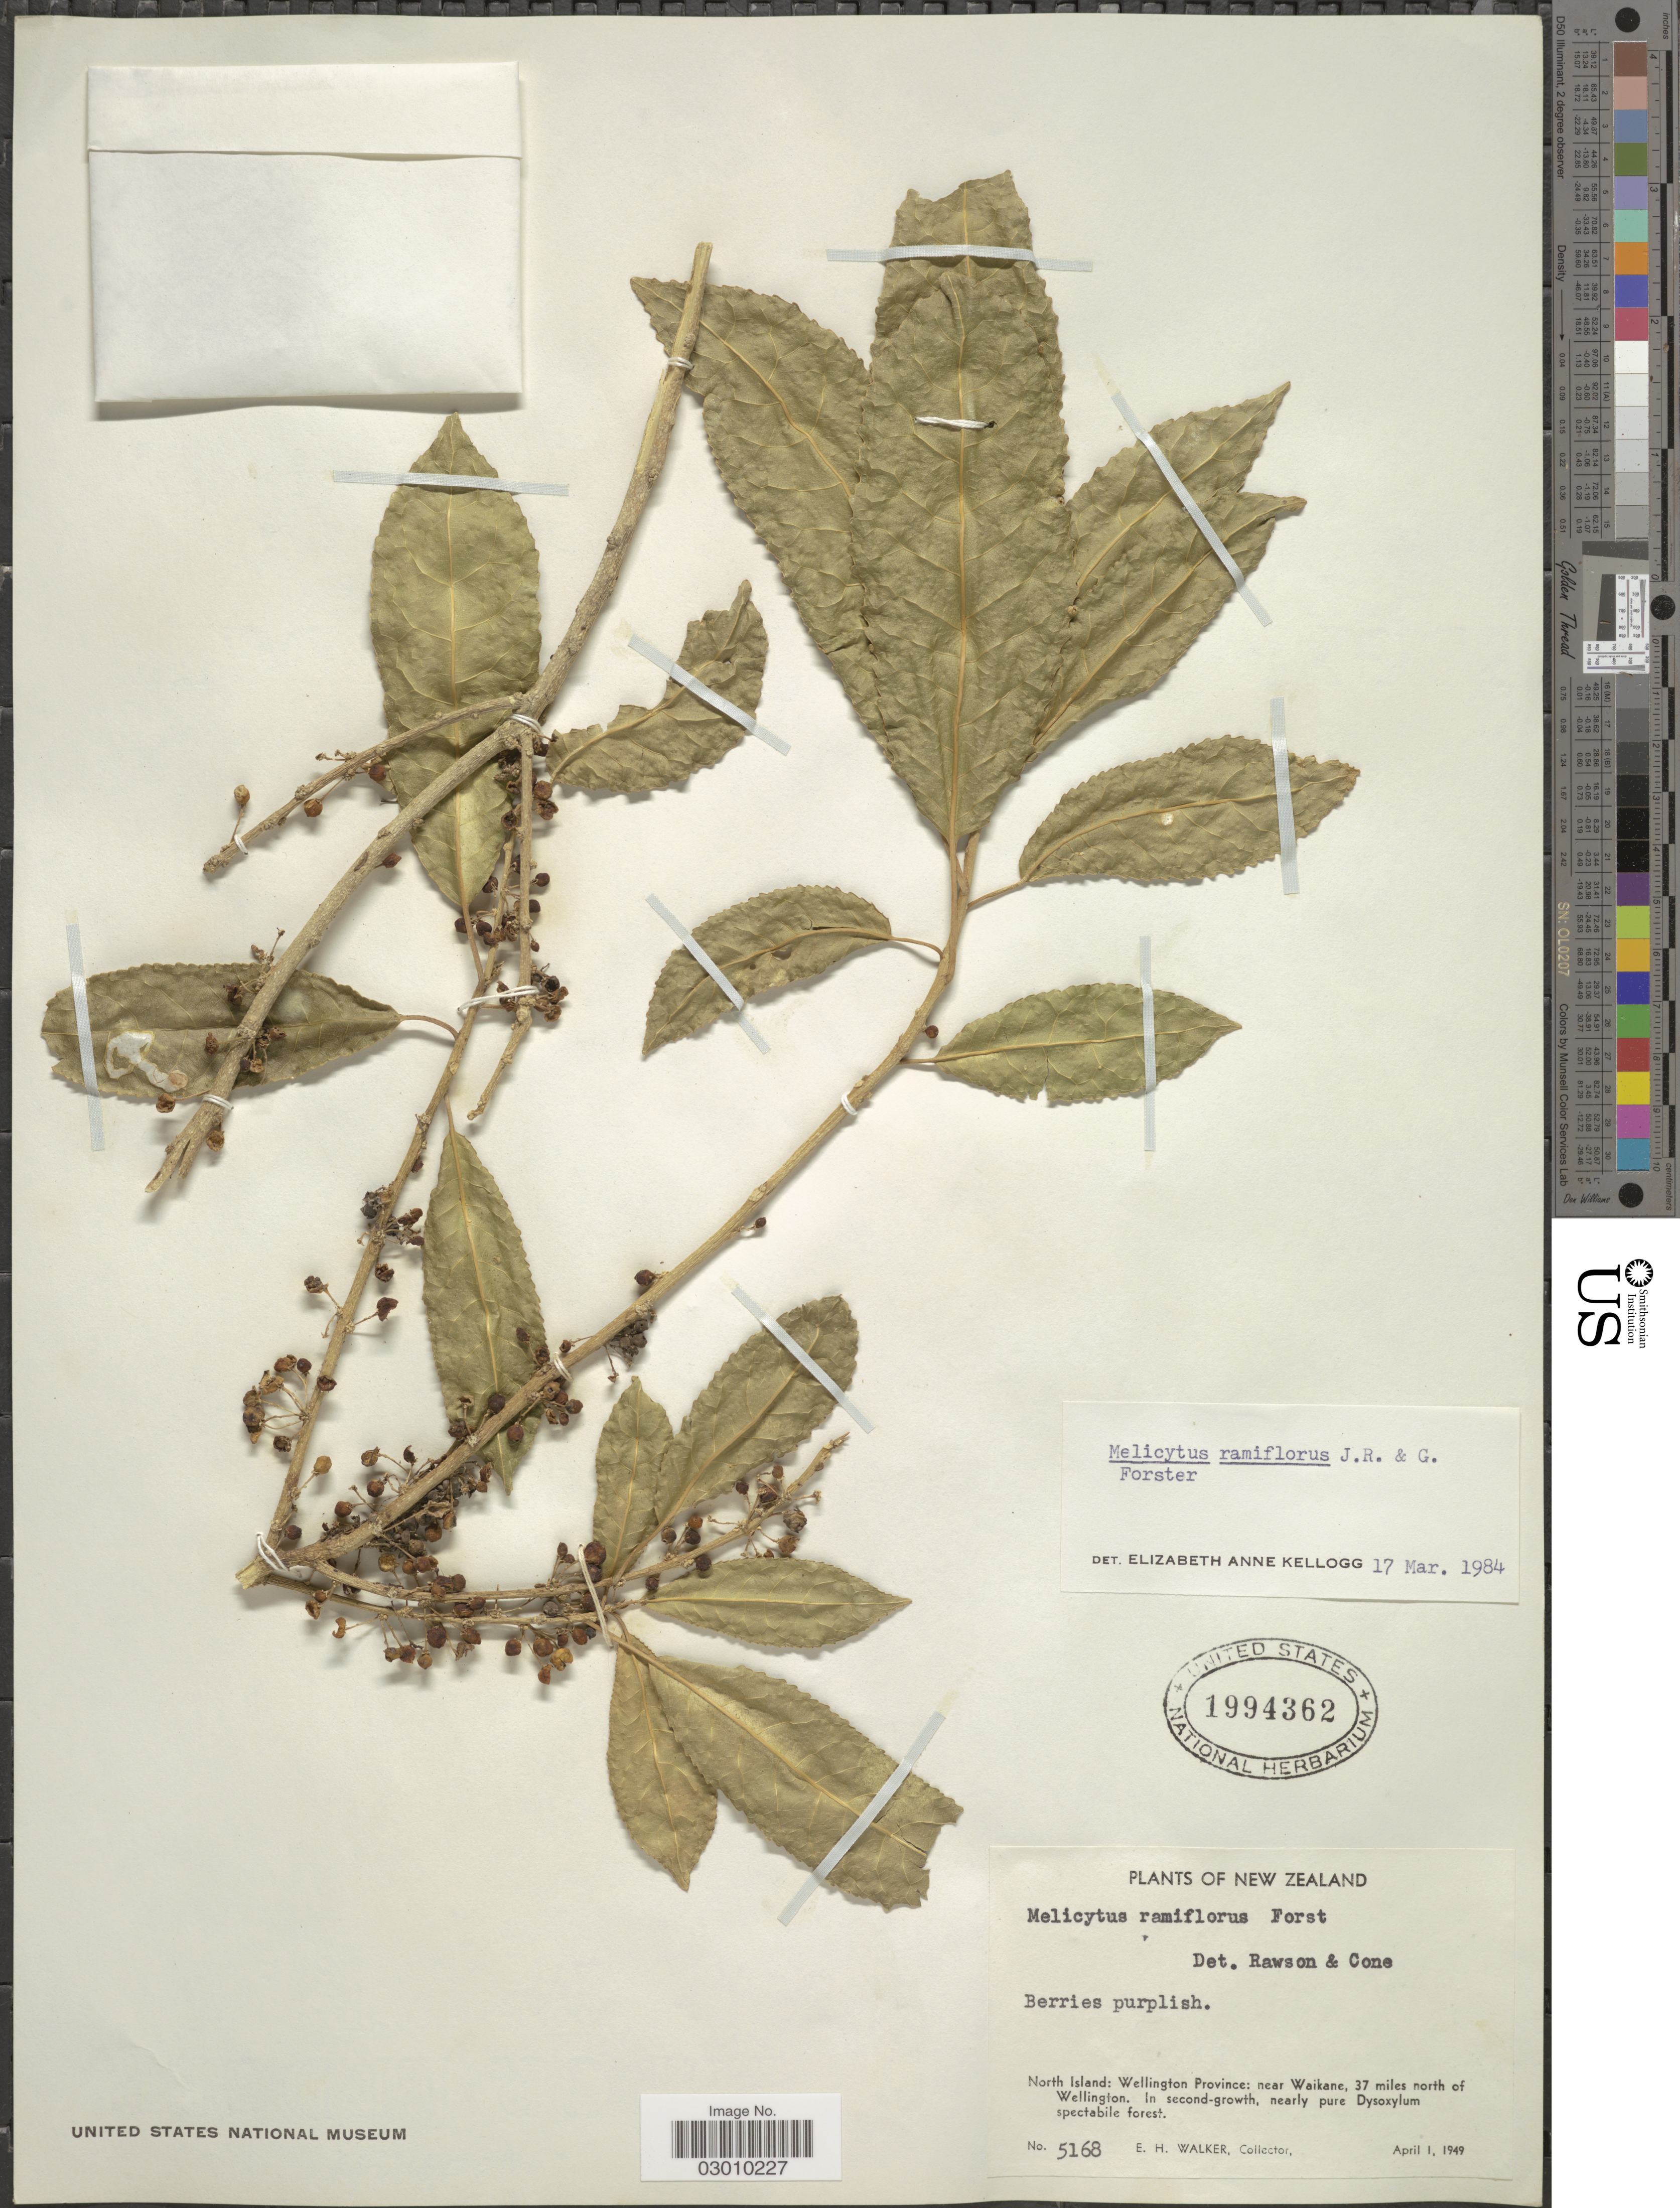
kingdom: Plantae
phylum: Tracheophyta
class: Magnoliopsida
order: Malpighiales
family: Violaceae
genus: Melicytus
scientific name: Melicytus ramiflorus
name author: J.R. Forst. & G. Forst.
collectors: E. H. Walker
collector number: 5168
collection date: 1949-04-01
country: New Zealand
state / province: Wellington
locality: North Island: near Waikane, 37 miles north of Wellington.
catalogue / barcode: US 1994362